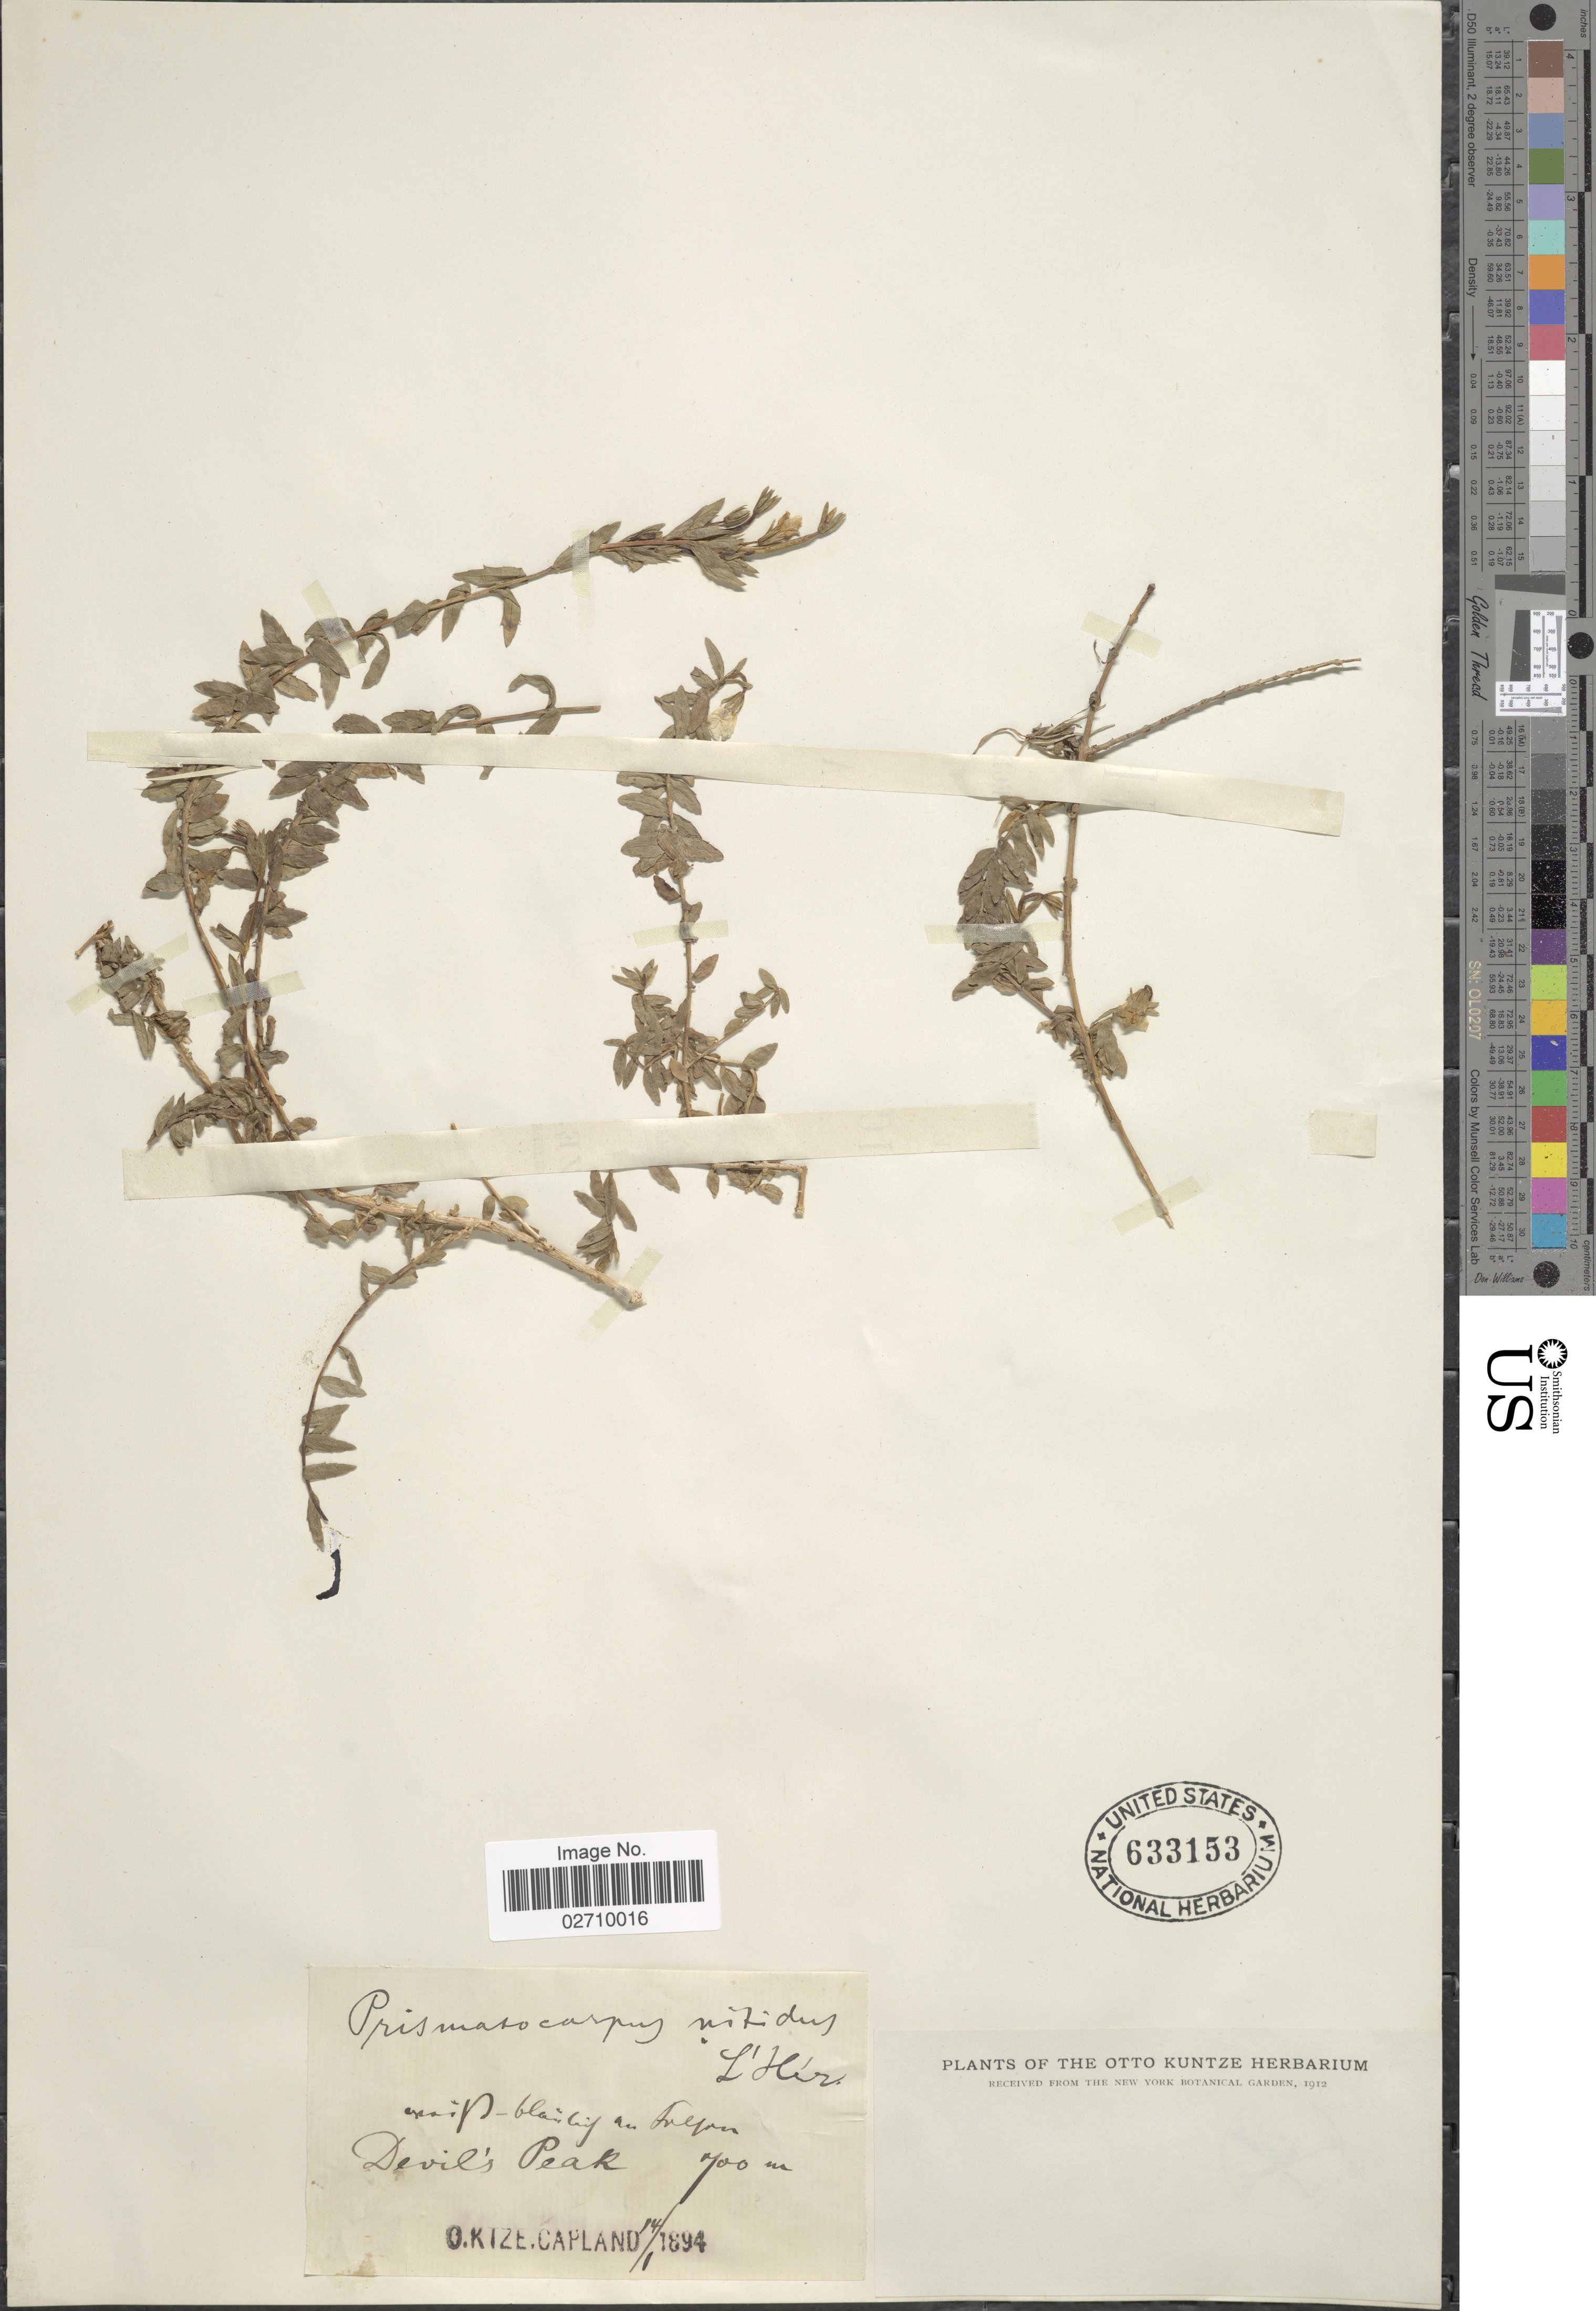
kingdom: Plantae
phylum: Tracheophyta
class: Magnoliopsida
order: Asterales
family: Campanulaceae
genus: Prismatocarpus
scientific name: Prismatocarpus nitidus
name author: L'Hér.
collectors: C.E.O. Kuntze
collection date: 1894-01-14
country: South Africa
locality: Devil's Peak. Capland.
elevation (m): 700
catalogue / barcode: US 633153